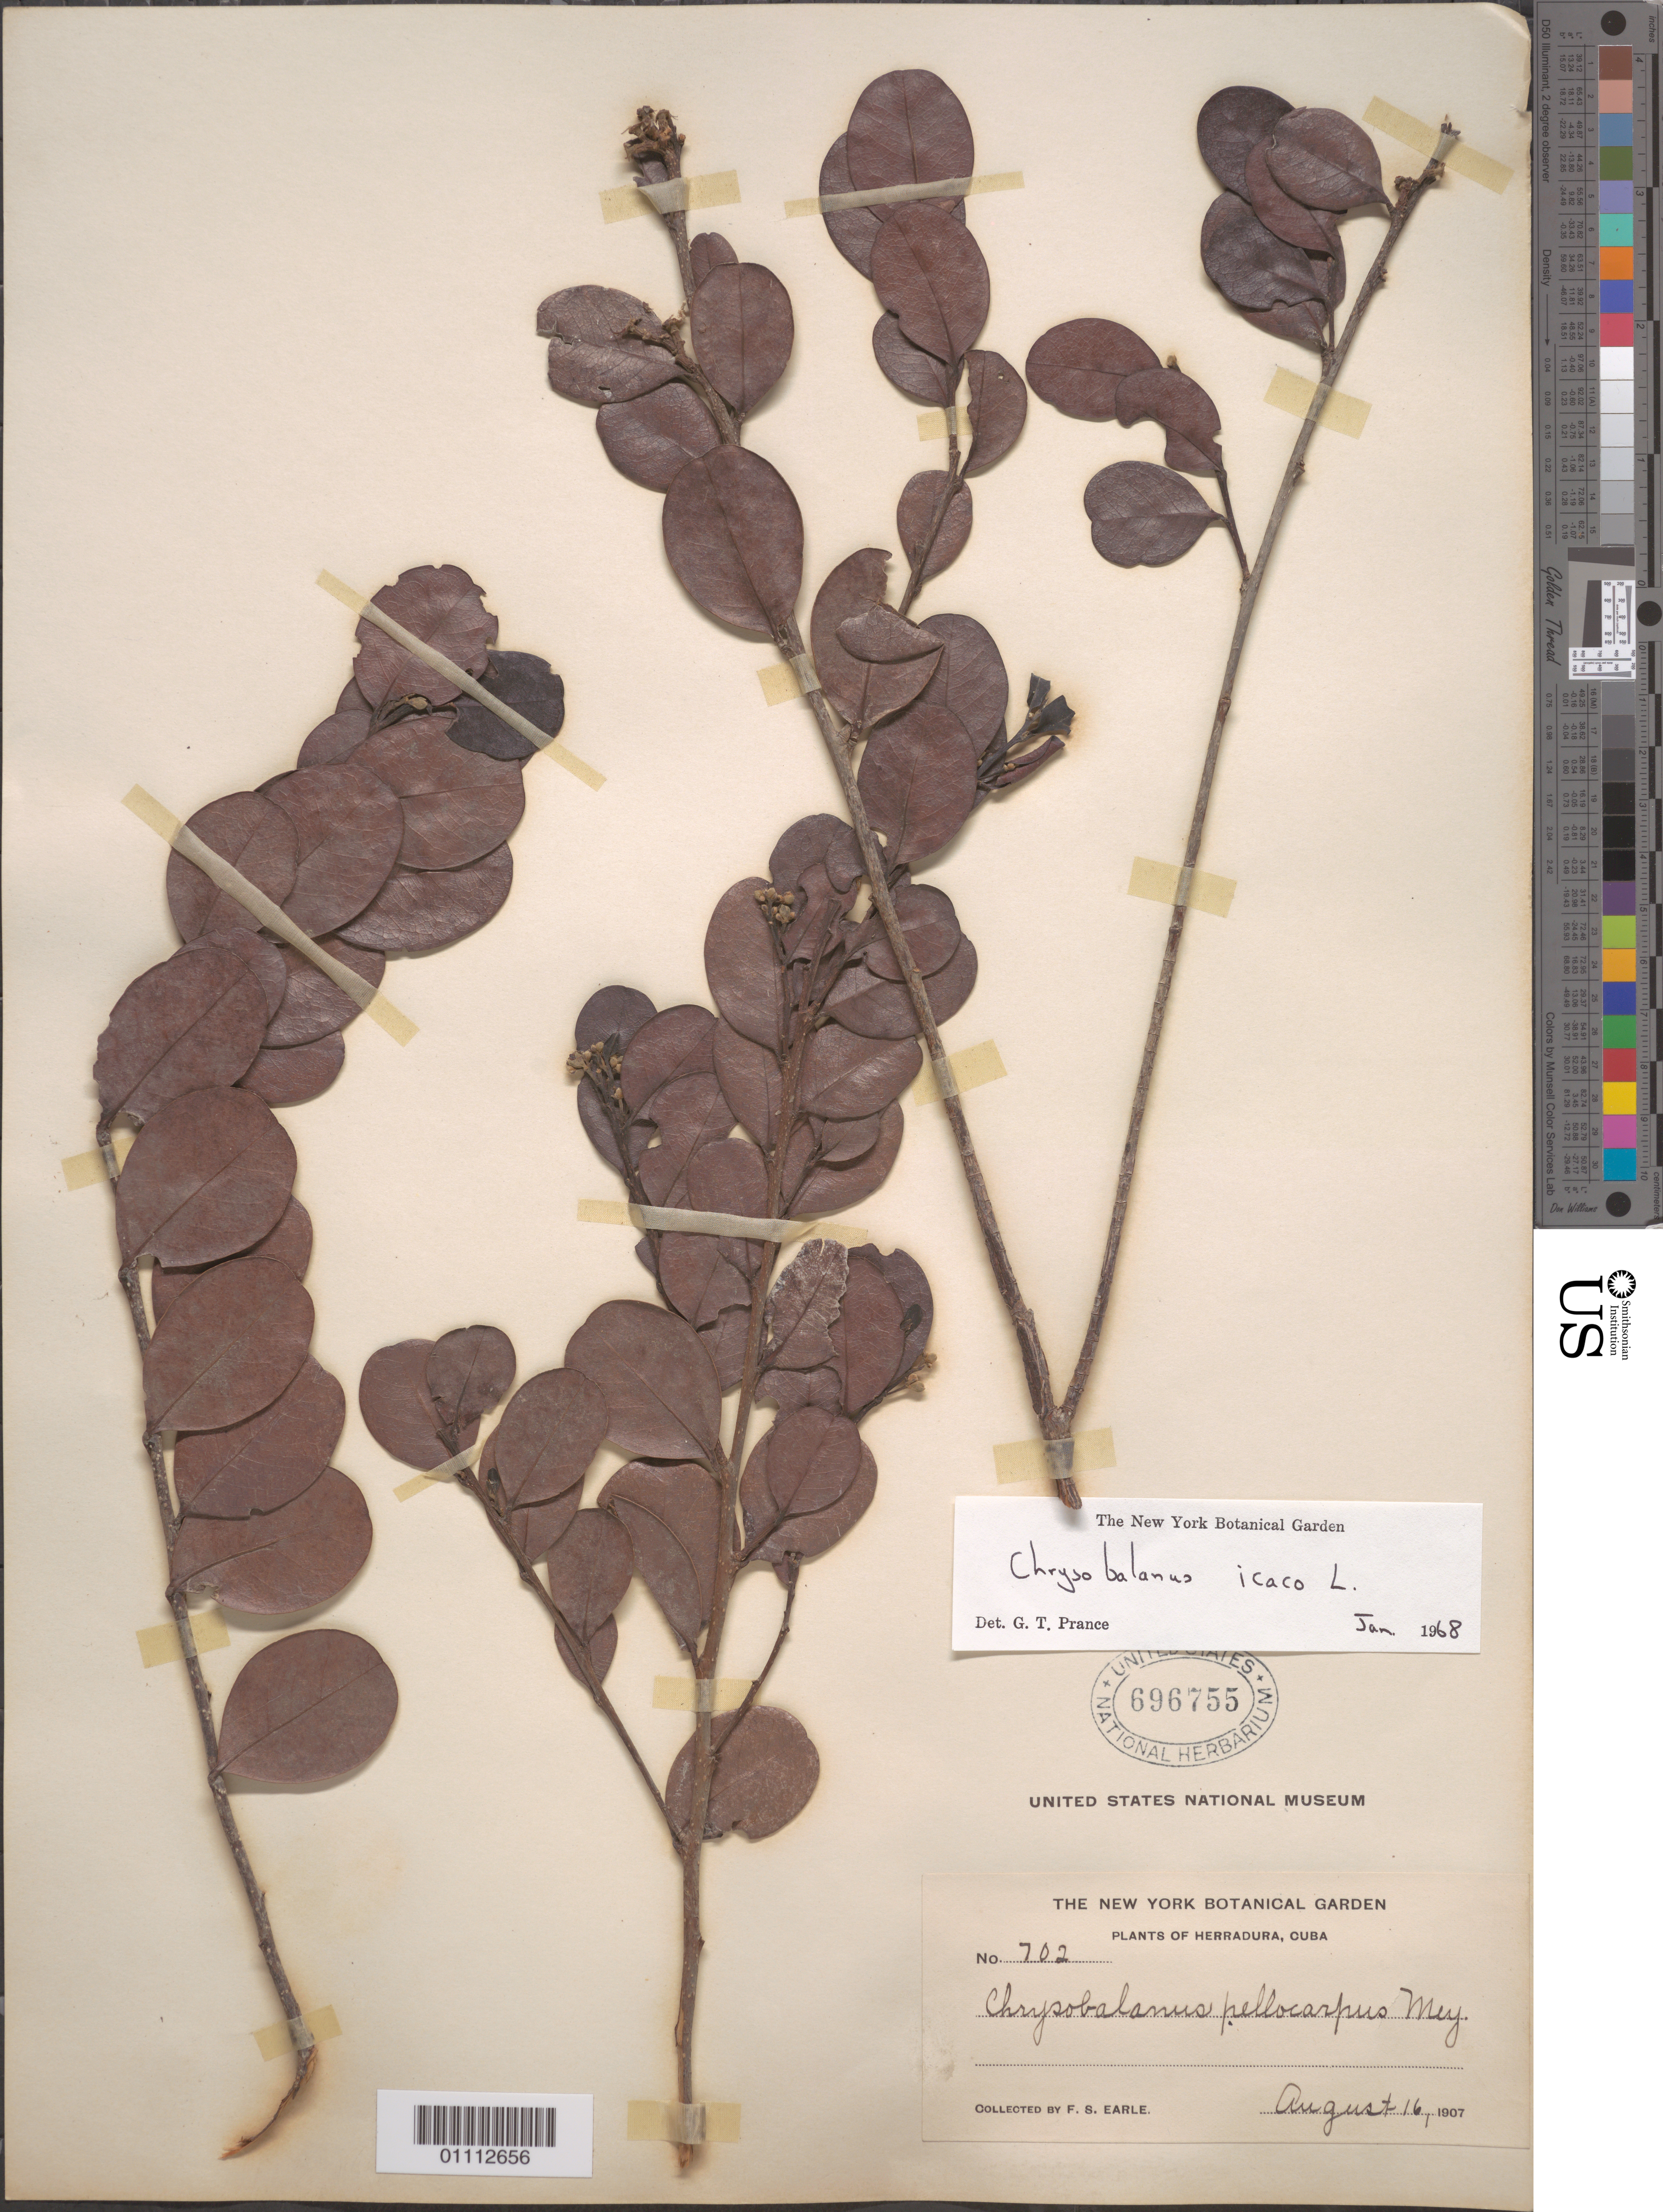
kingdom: Plantae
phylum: Tracheophyta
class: Magnoliopsida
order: Malpighiales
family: Chrysobalanaceae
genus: Chrysobalanus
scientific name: Chrysobalanus icaco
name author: L.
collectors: F. S. Earle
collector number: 702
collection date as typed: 16 Aug 1907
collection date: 1907-08-16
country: Cuba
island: Cuba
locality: Herradura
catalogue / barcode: US 696755